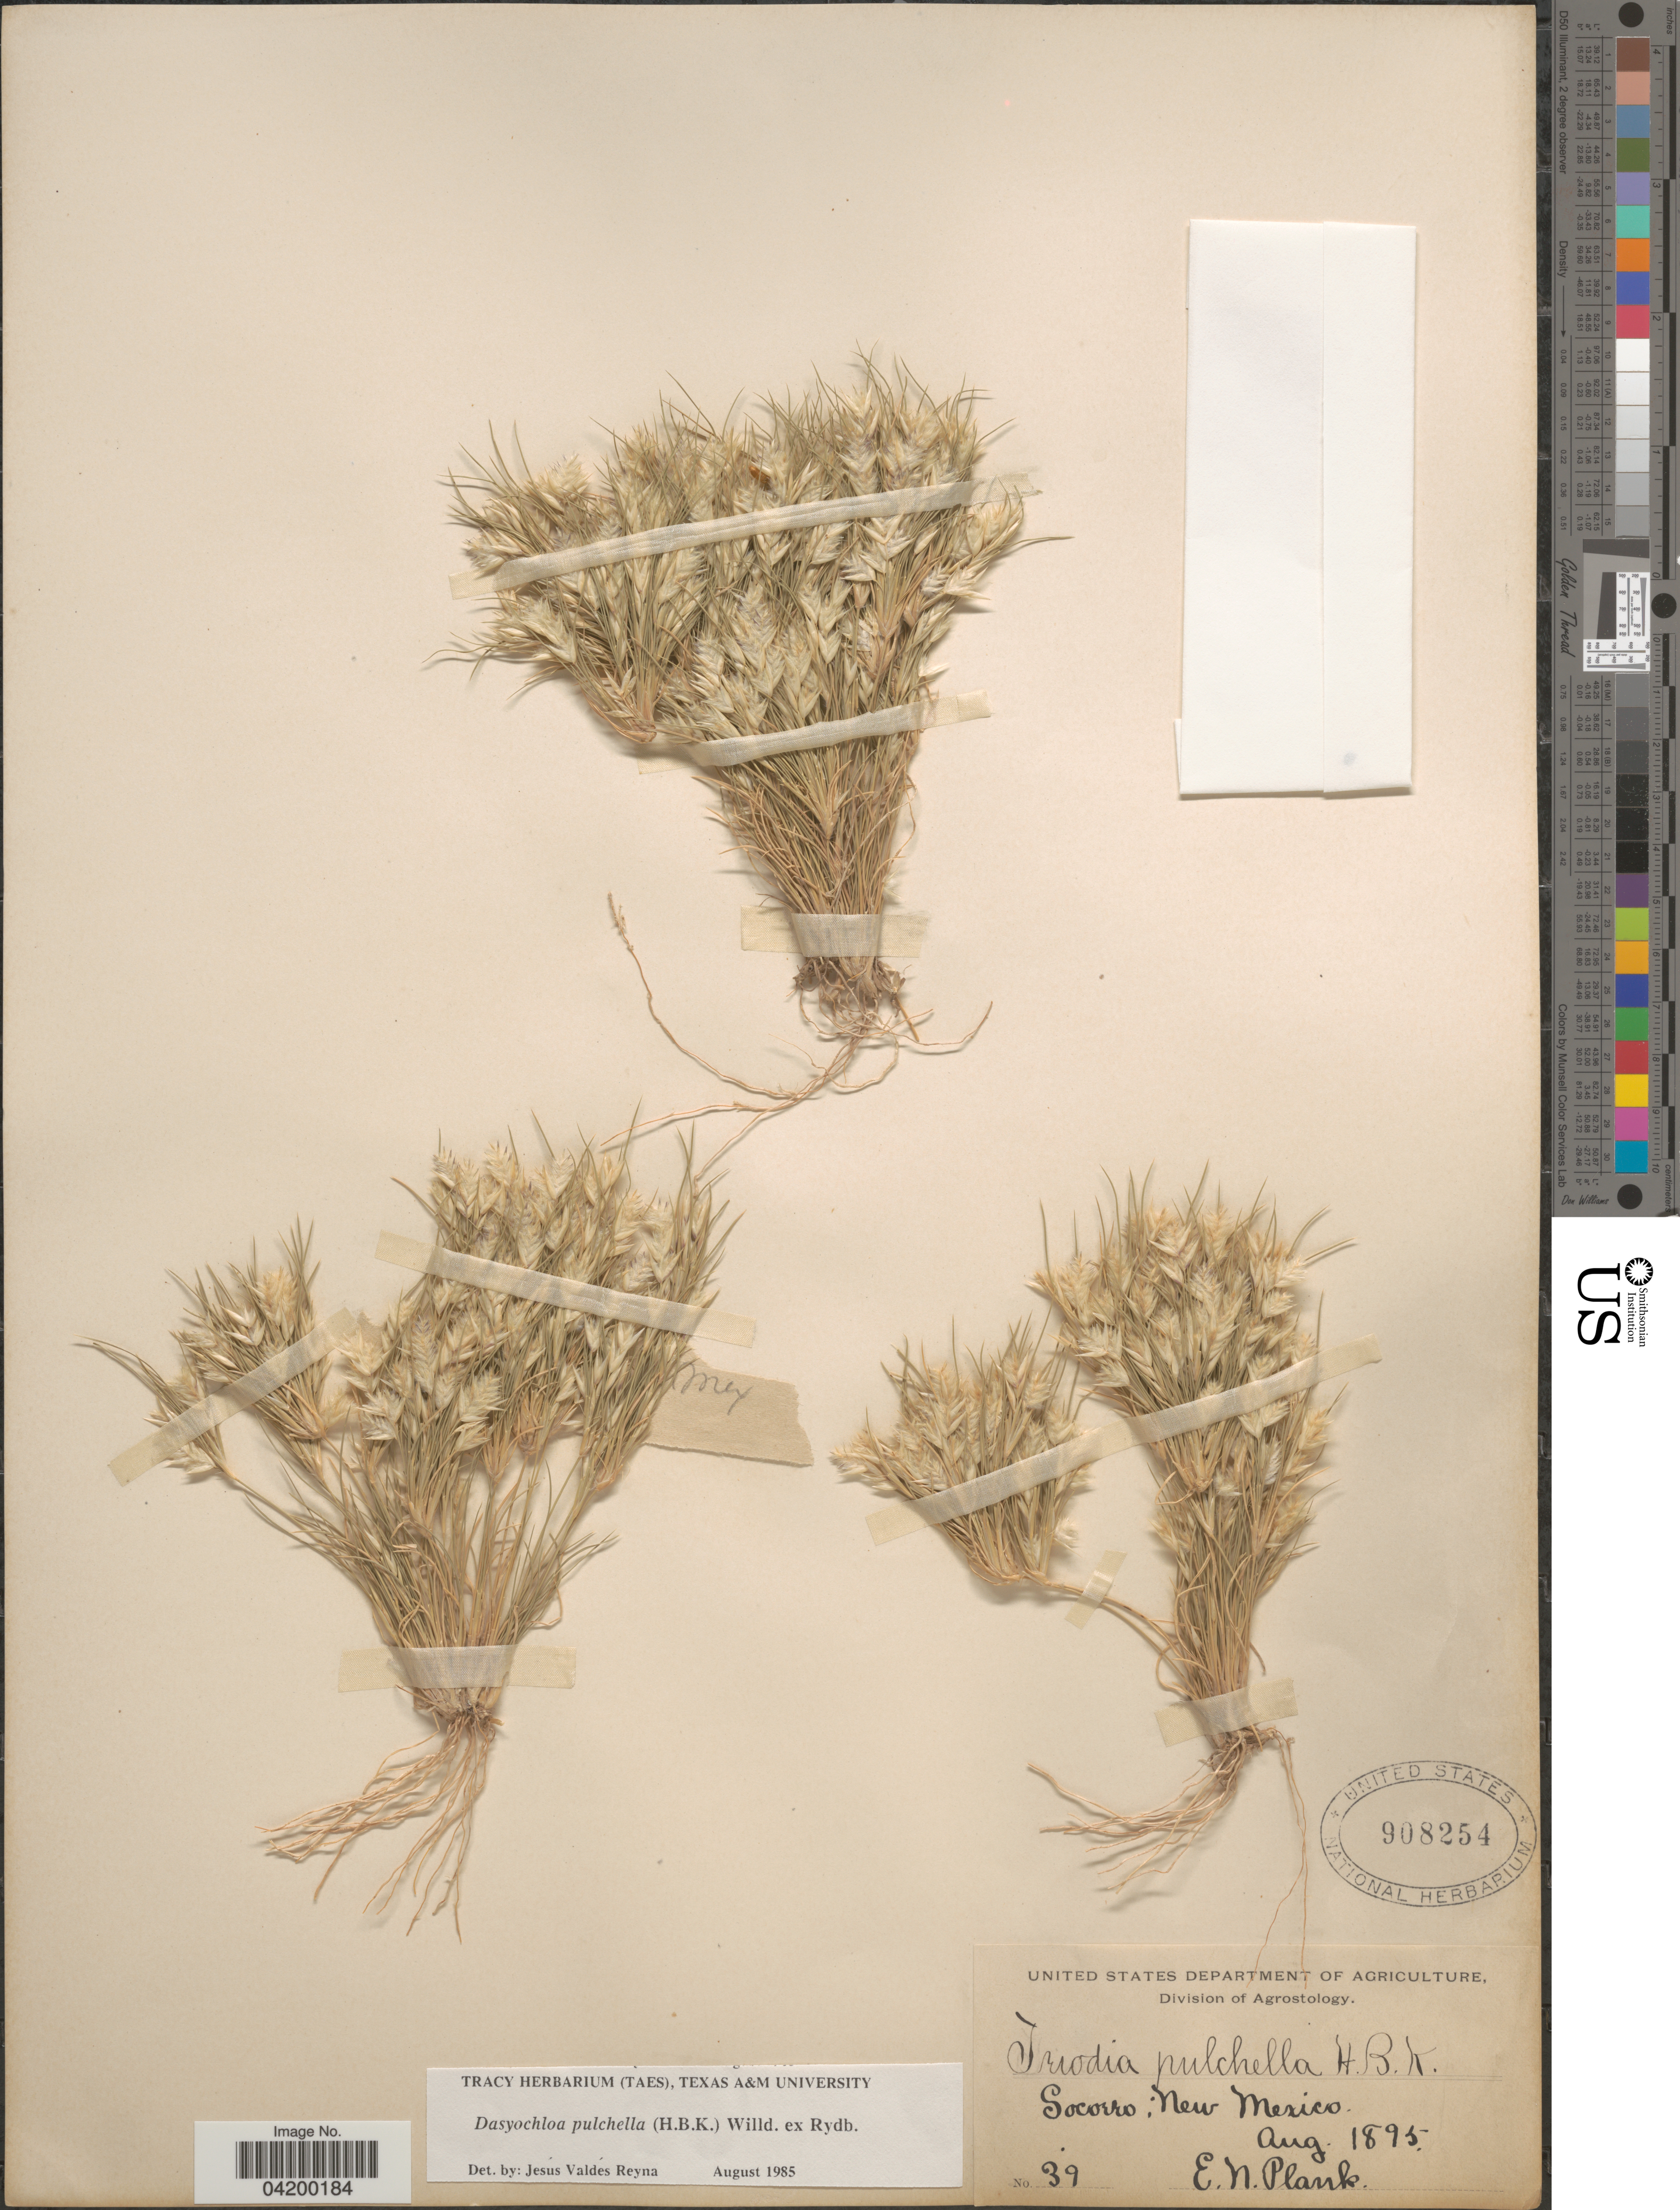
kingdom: Plantae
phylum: Tracheophyta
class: Liliopsida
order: Poales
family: Poaceae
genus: Dasyochloa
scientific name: Dasyochloa pulchella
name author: (Kunth) Willd. ex Rydb.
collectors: E. Plank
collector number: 39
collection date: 1895-08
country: United States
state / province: New Mexico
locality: Socorro.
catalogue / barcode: US 908254